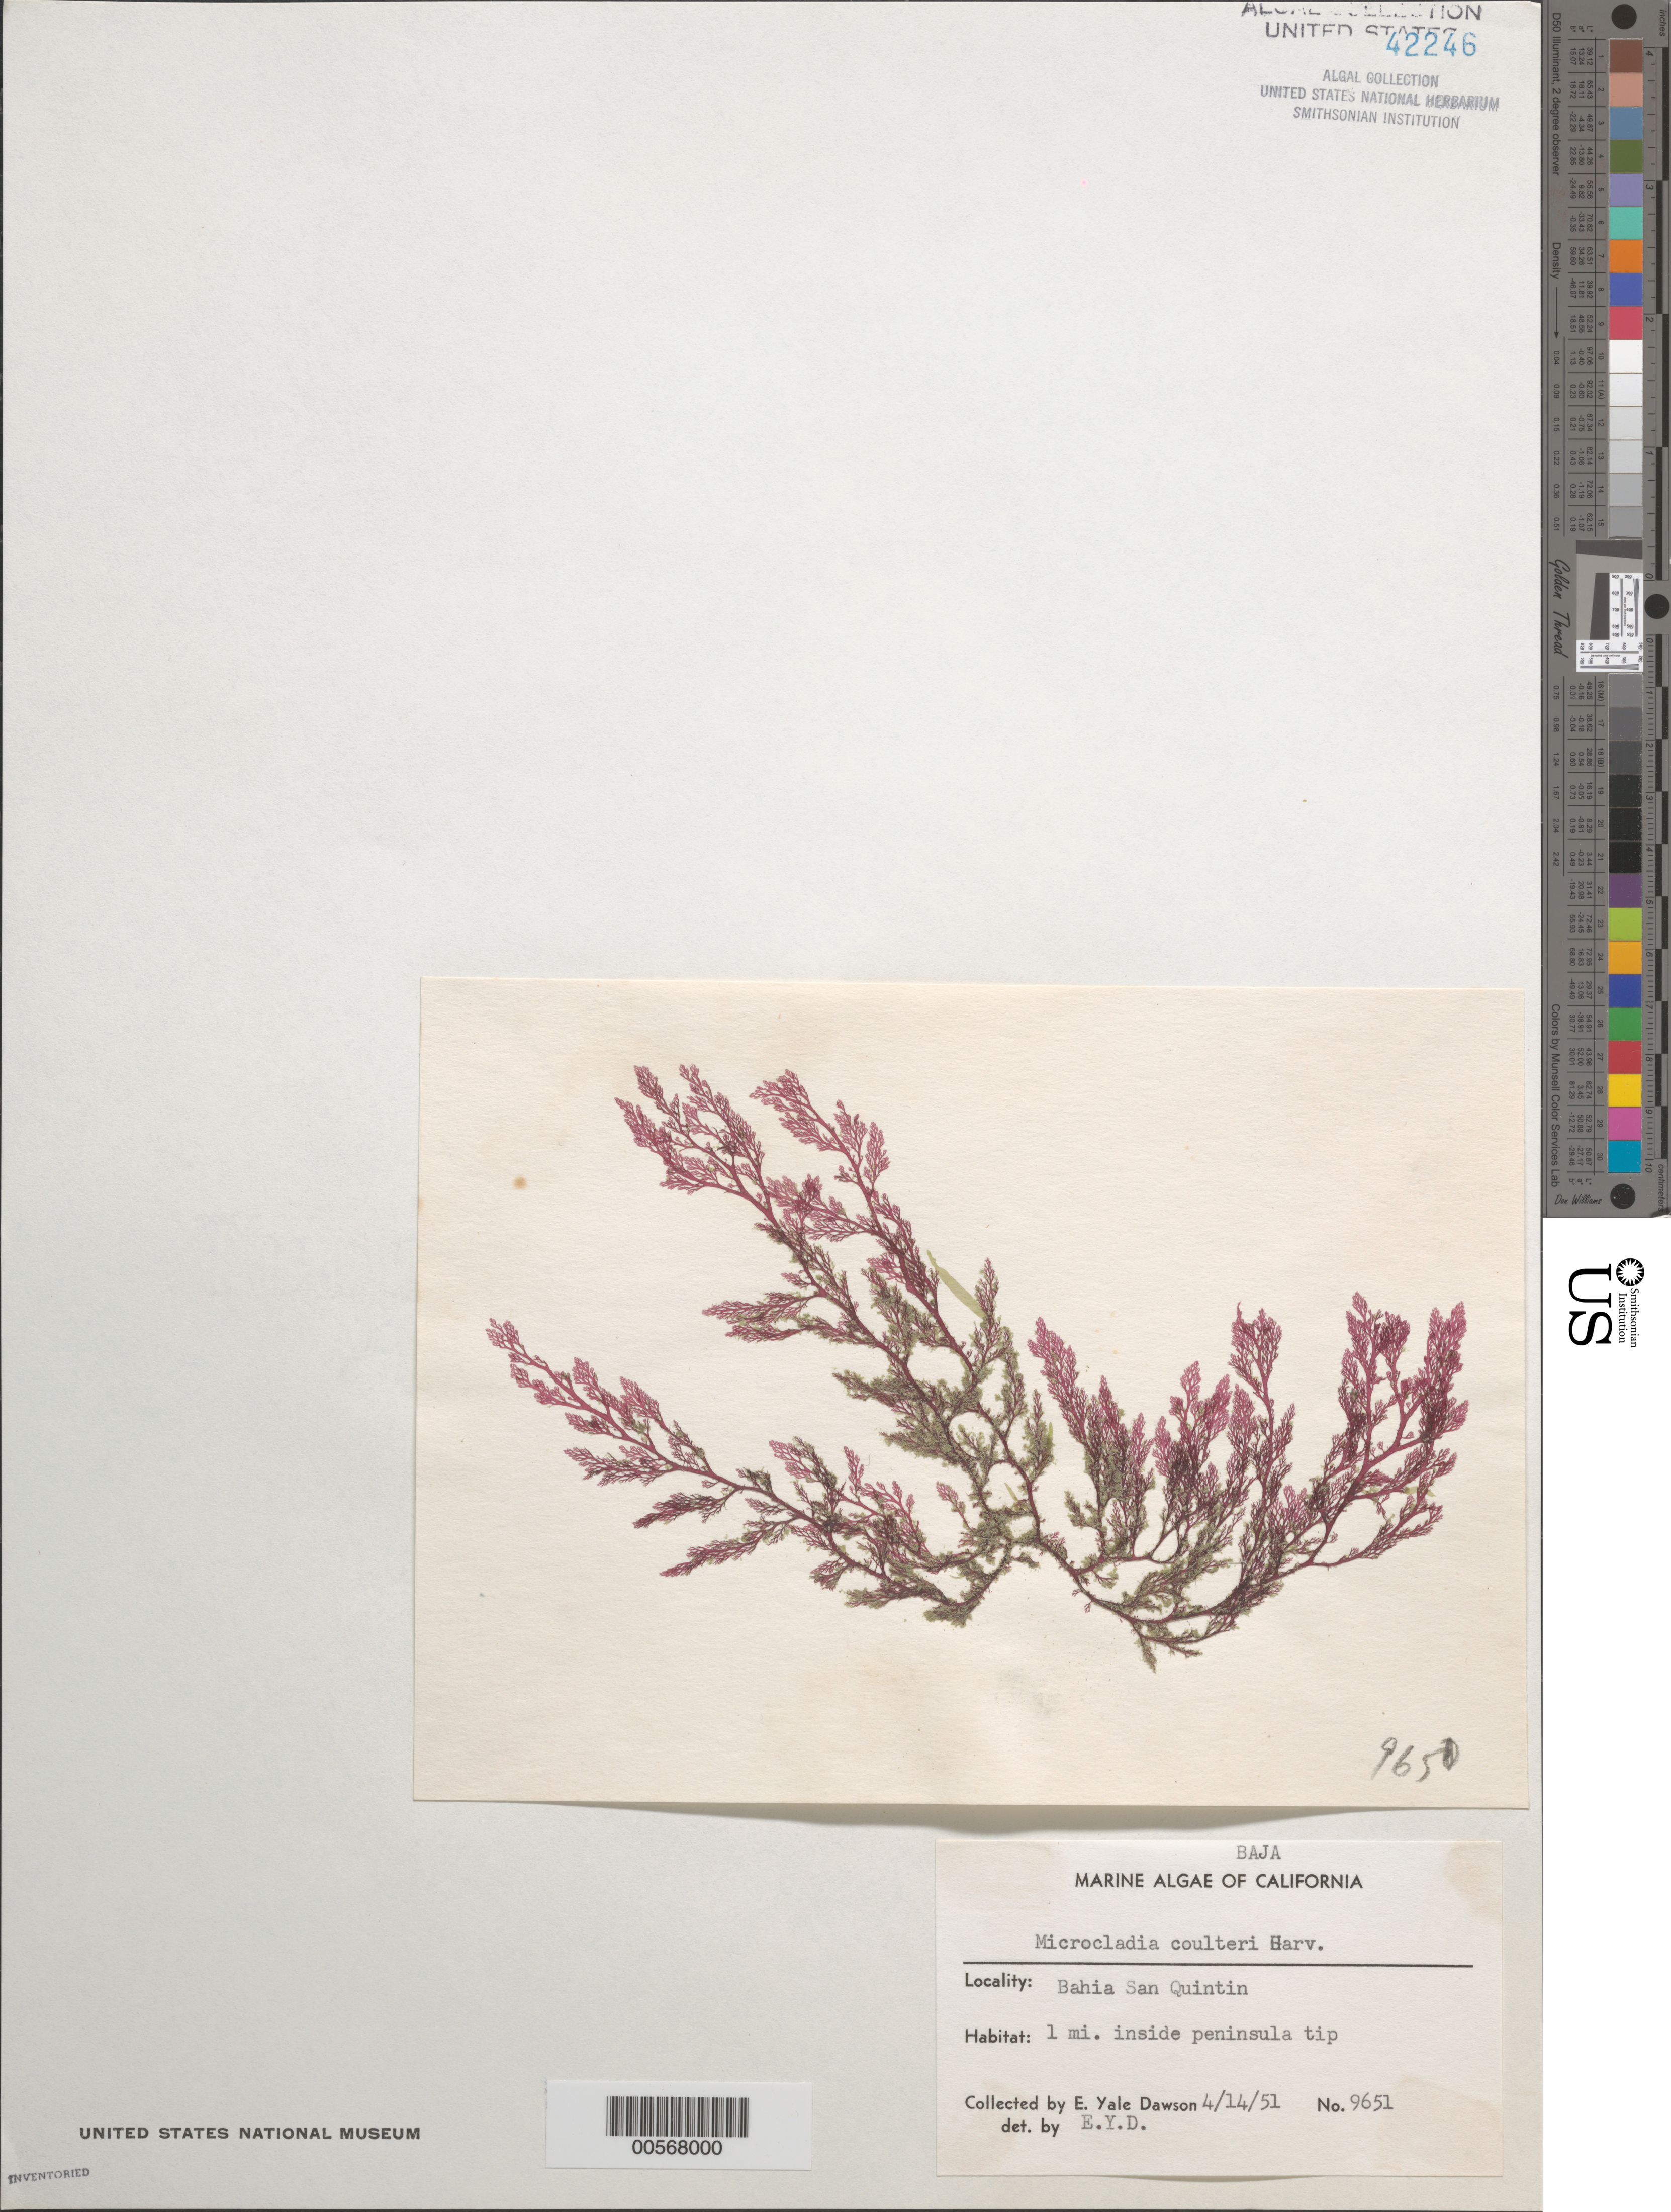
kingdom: Plantae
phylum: Rhodophyta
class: Florideophyceae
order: Ceramiales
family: Ceramiaceae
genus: Microcladia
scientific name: Microcladia coulteri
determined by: Dawson, E. Y.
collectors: E. Y. Dawson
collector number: EYD 9651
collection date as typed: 14 Apr 1951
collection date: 1951-04-14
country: Mexico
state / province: Baja California Norte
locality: Bahia San Quintin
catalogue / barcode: US 42246